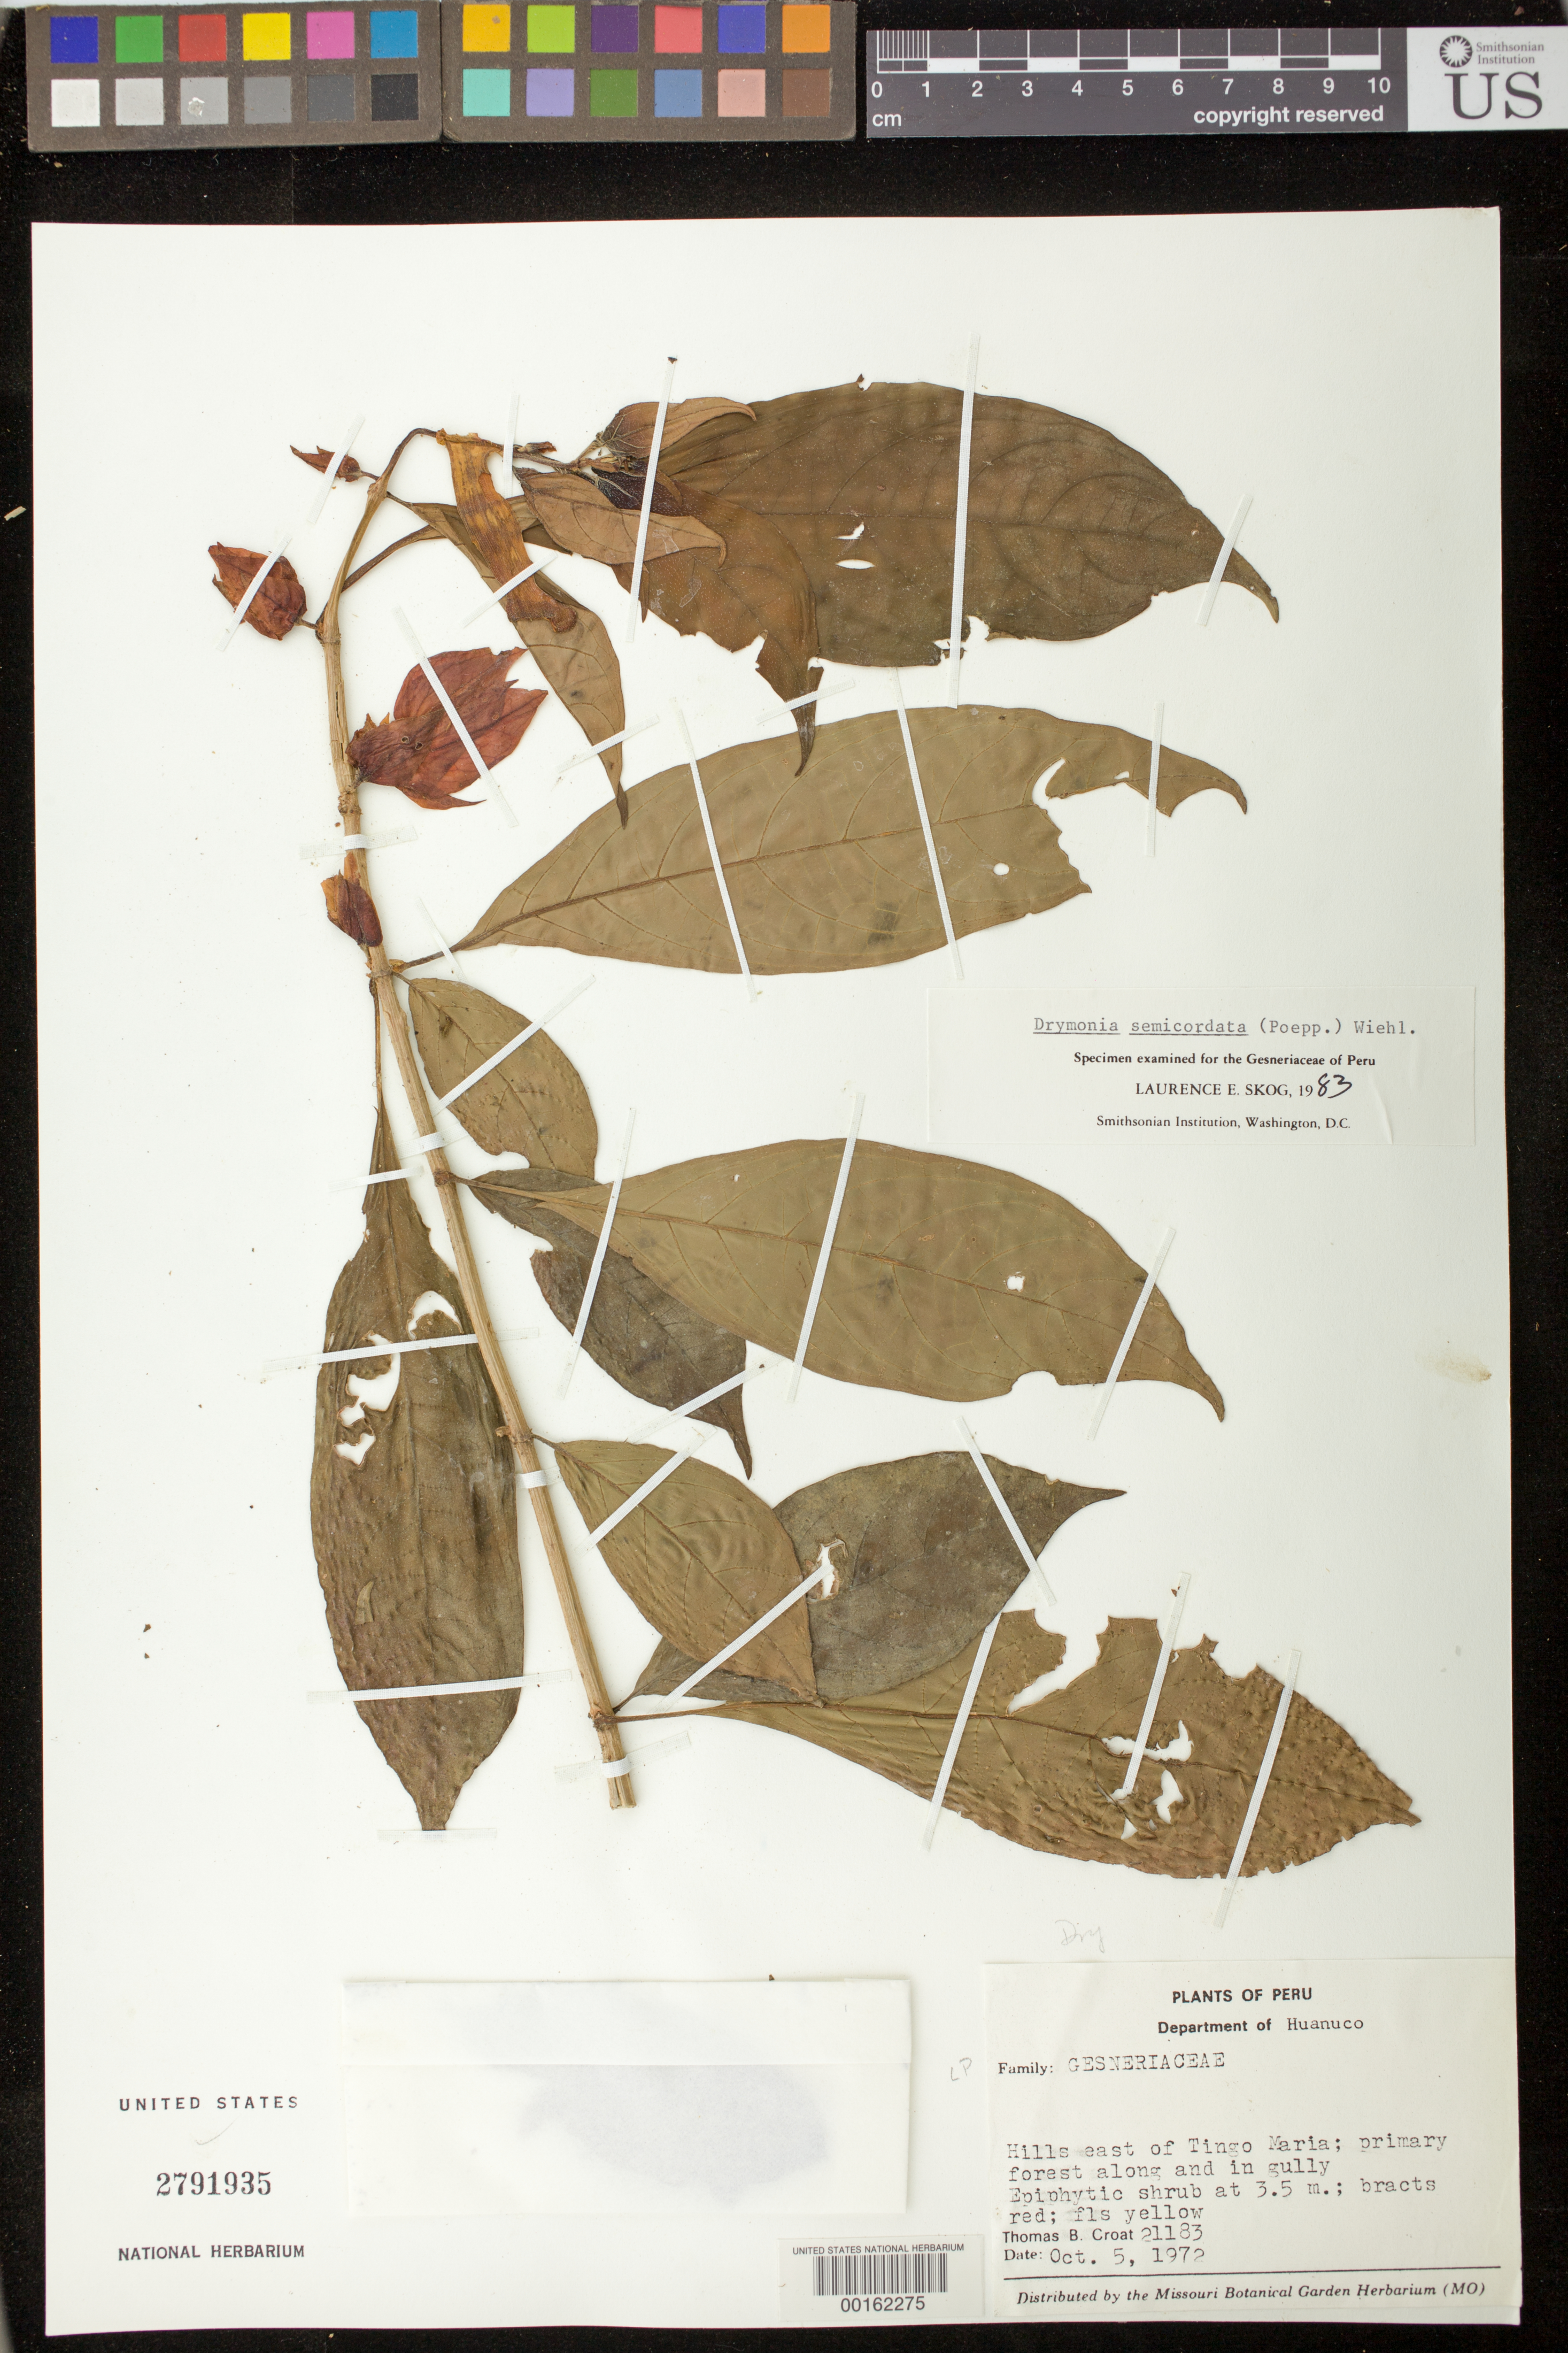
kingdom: Plantae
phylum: Tracheophyta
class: Magnoliopsida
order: Lamiales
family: Gesneriaceae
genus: Drymonia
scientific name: Drymonia semicordata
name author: (Poepp.) Wiehler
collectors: T. B. Croat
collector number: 21183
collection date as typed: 05 Oct 1972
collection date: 1972-10-05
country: Peru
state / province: Huánuco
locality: Hills E of Tingo Maria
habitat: Primary forest along and in gully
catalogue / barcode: US 2791935